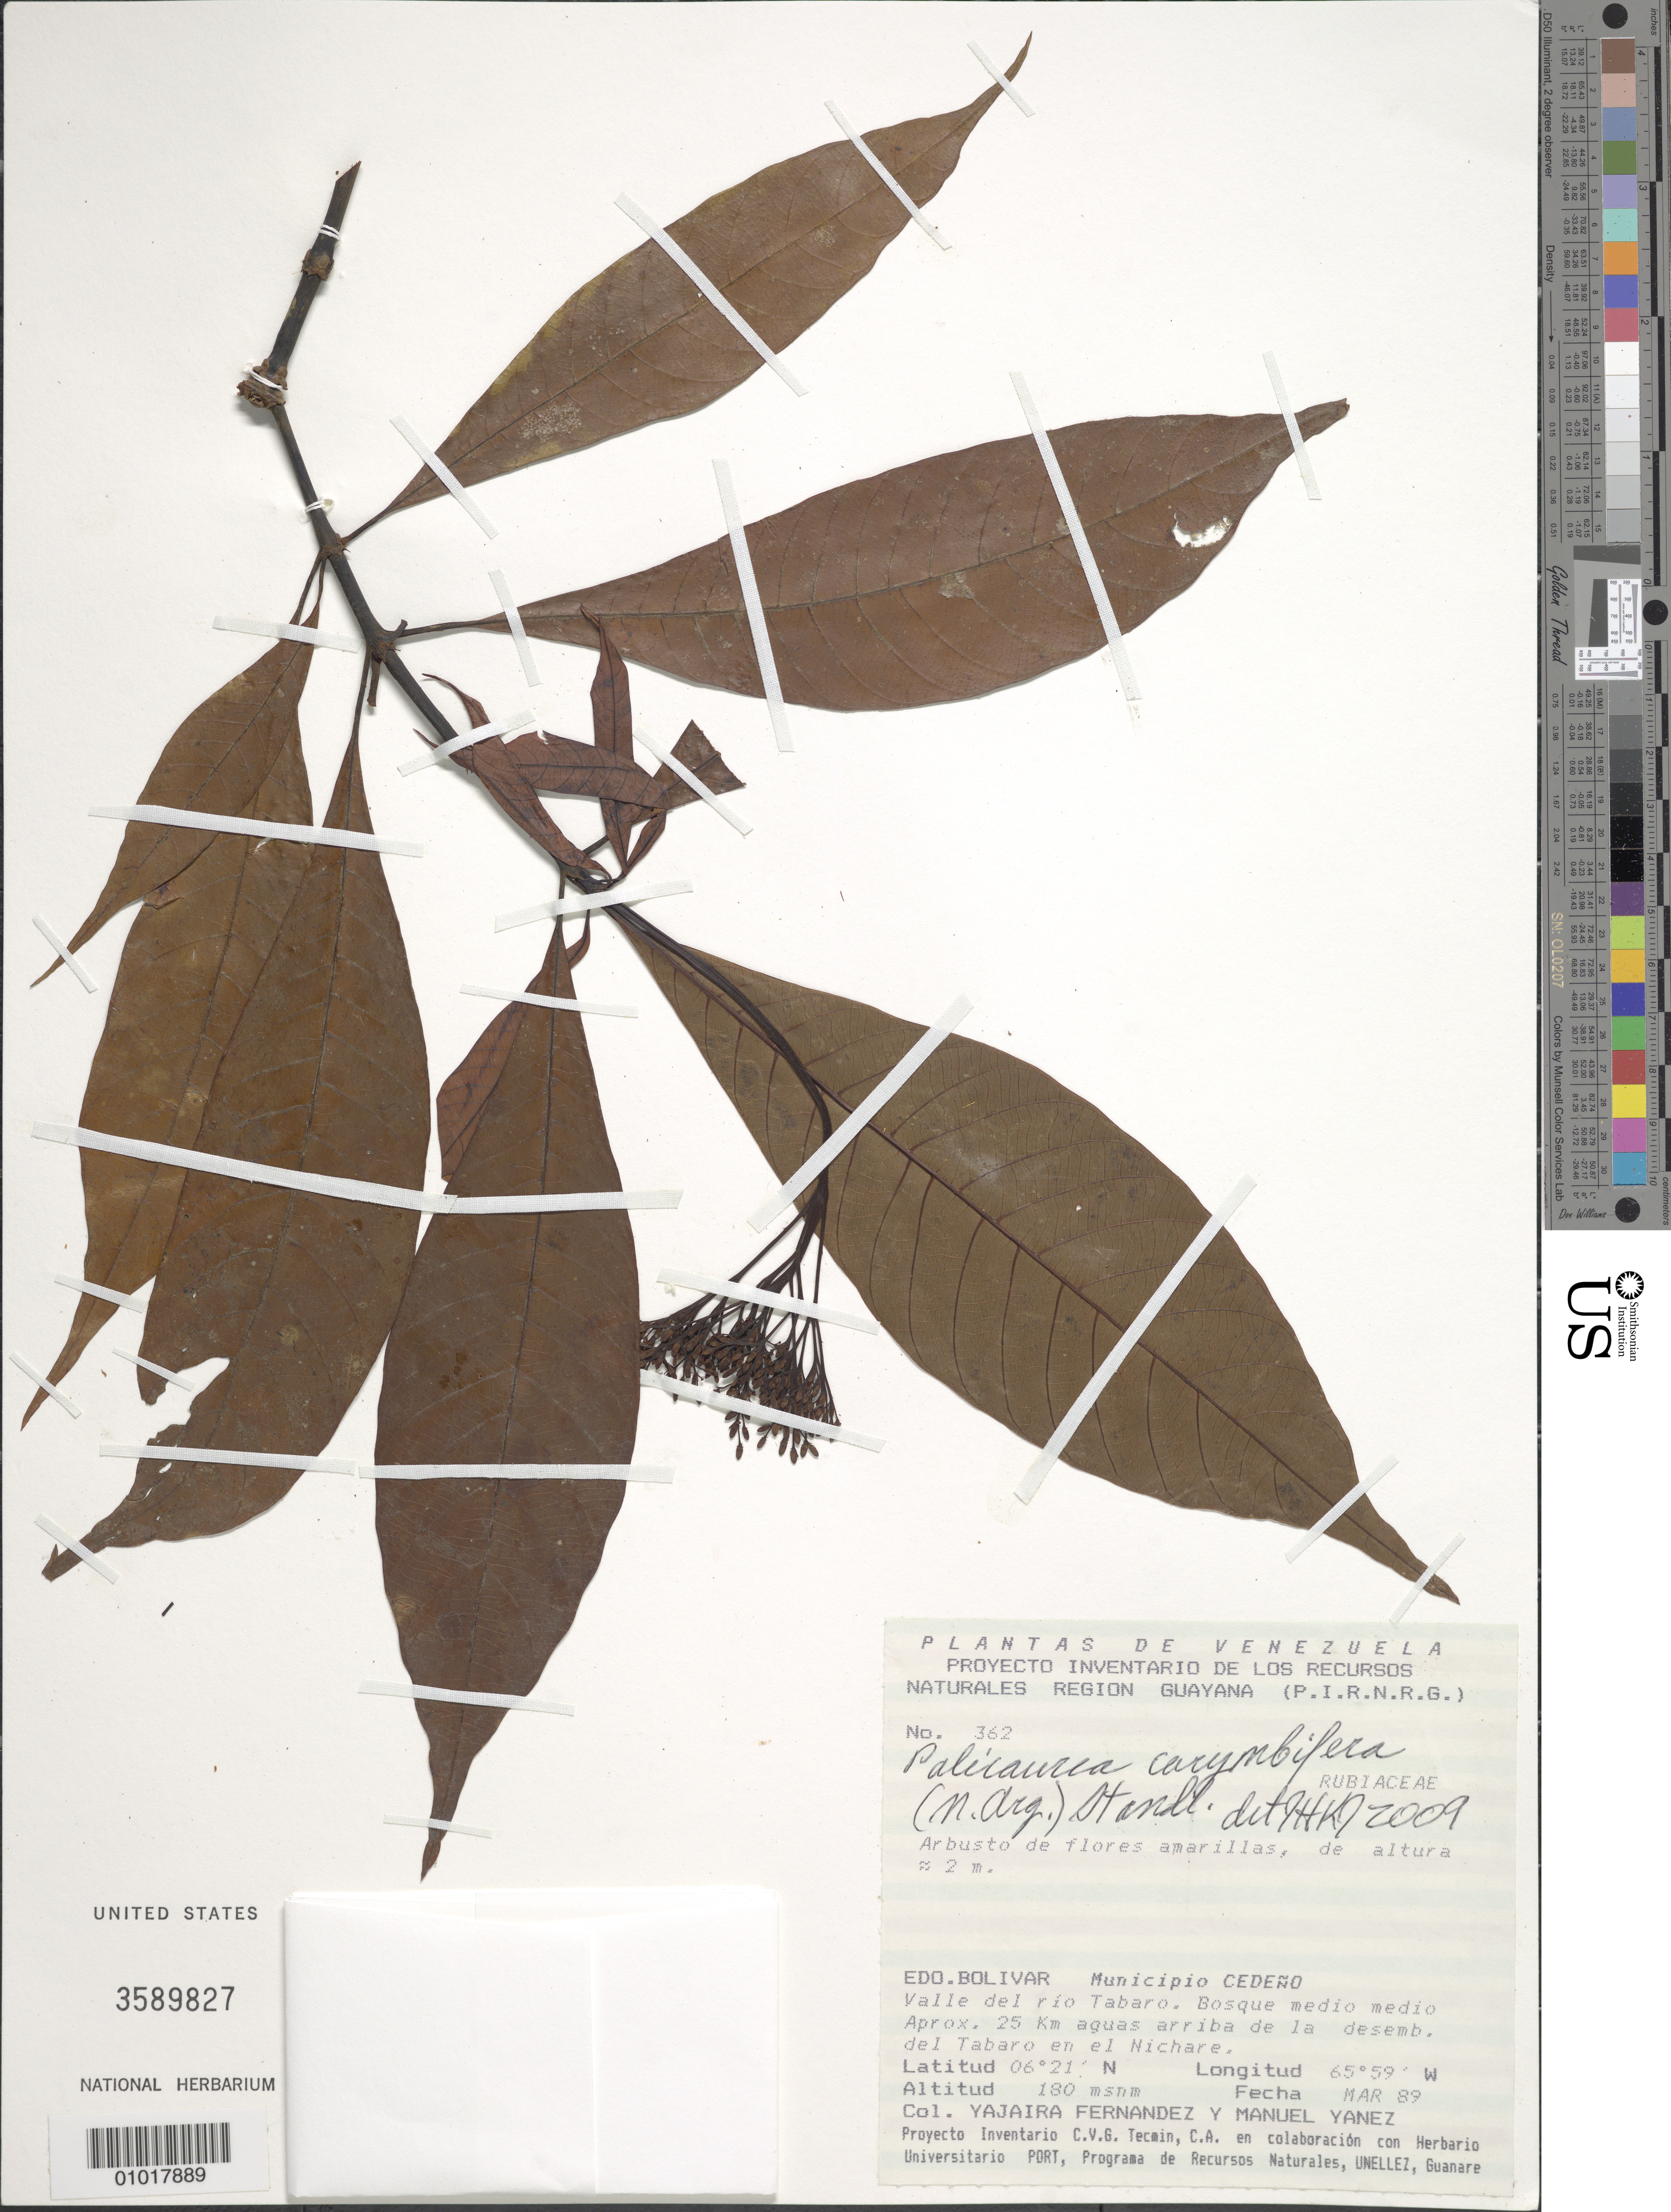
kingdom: Plantae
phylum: Tracheophyta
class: Magnoliopsida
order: Gentianales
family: Rubiaceae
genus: Palicourea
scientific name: Palicourea corymbifera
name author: (Müll. Arg.) Standl.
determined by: Kirkbride, J. H.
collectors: Y. Fernandez & M. Yanez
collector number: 362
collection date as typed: Mar-89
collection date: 1989-03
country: Venezuela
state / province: Bolívar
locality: Munc: Cedero. Valle del rio Tabaro. Approx. 25 km aguas arriba de la desemb. Del Tabaro en el Nichare.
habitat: Bosque.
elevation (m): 180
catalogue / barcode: US 3589827